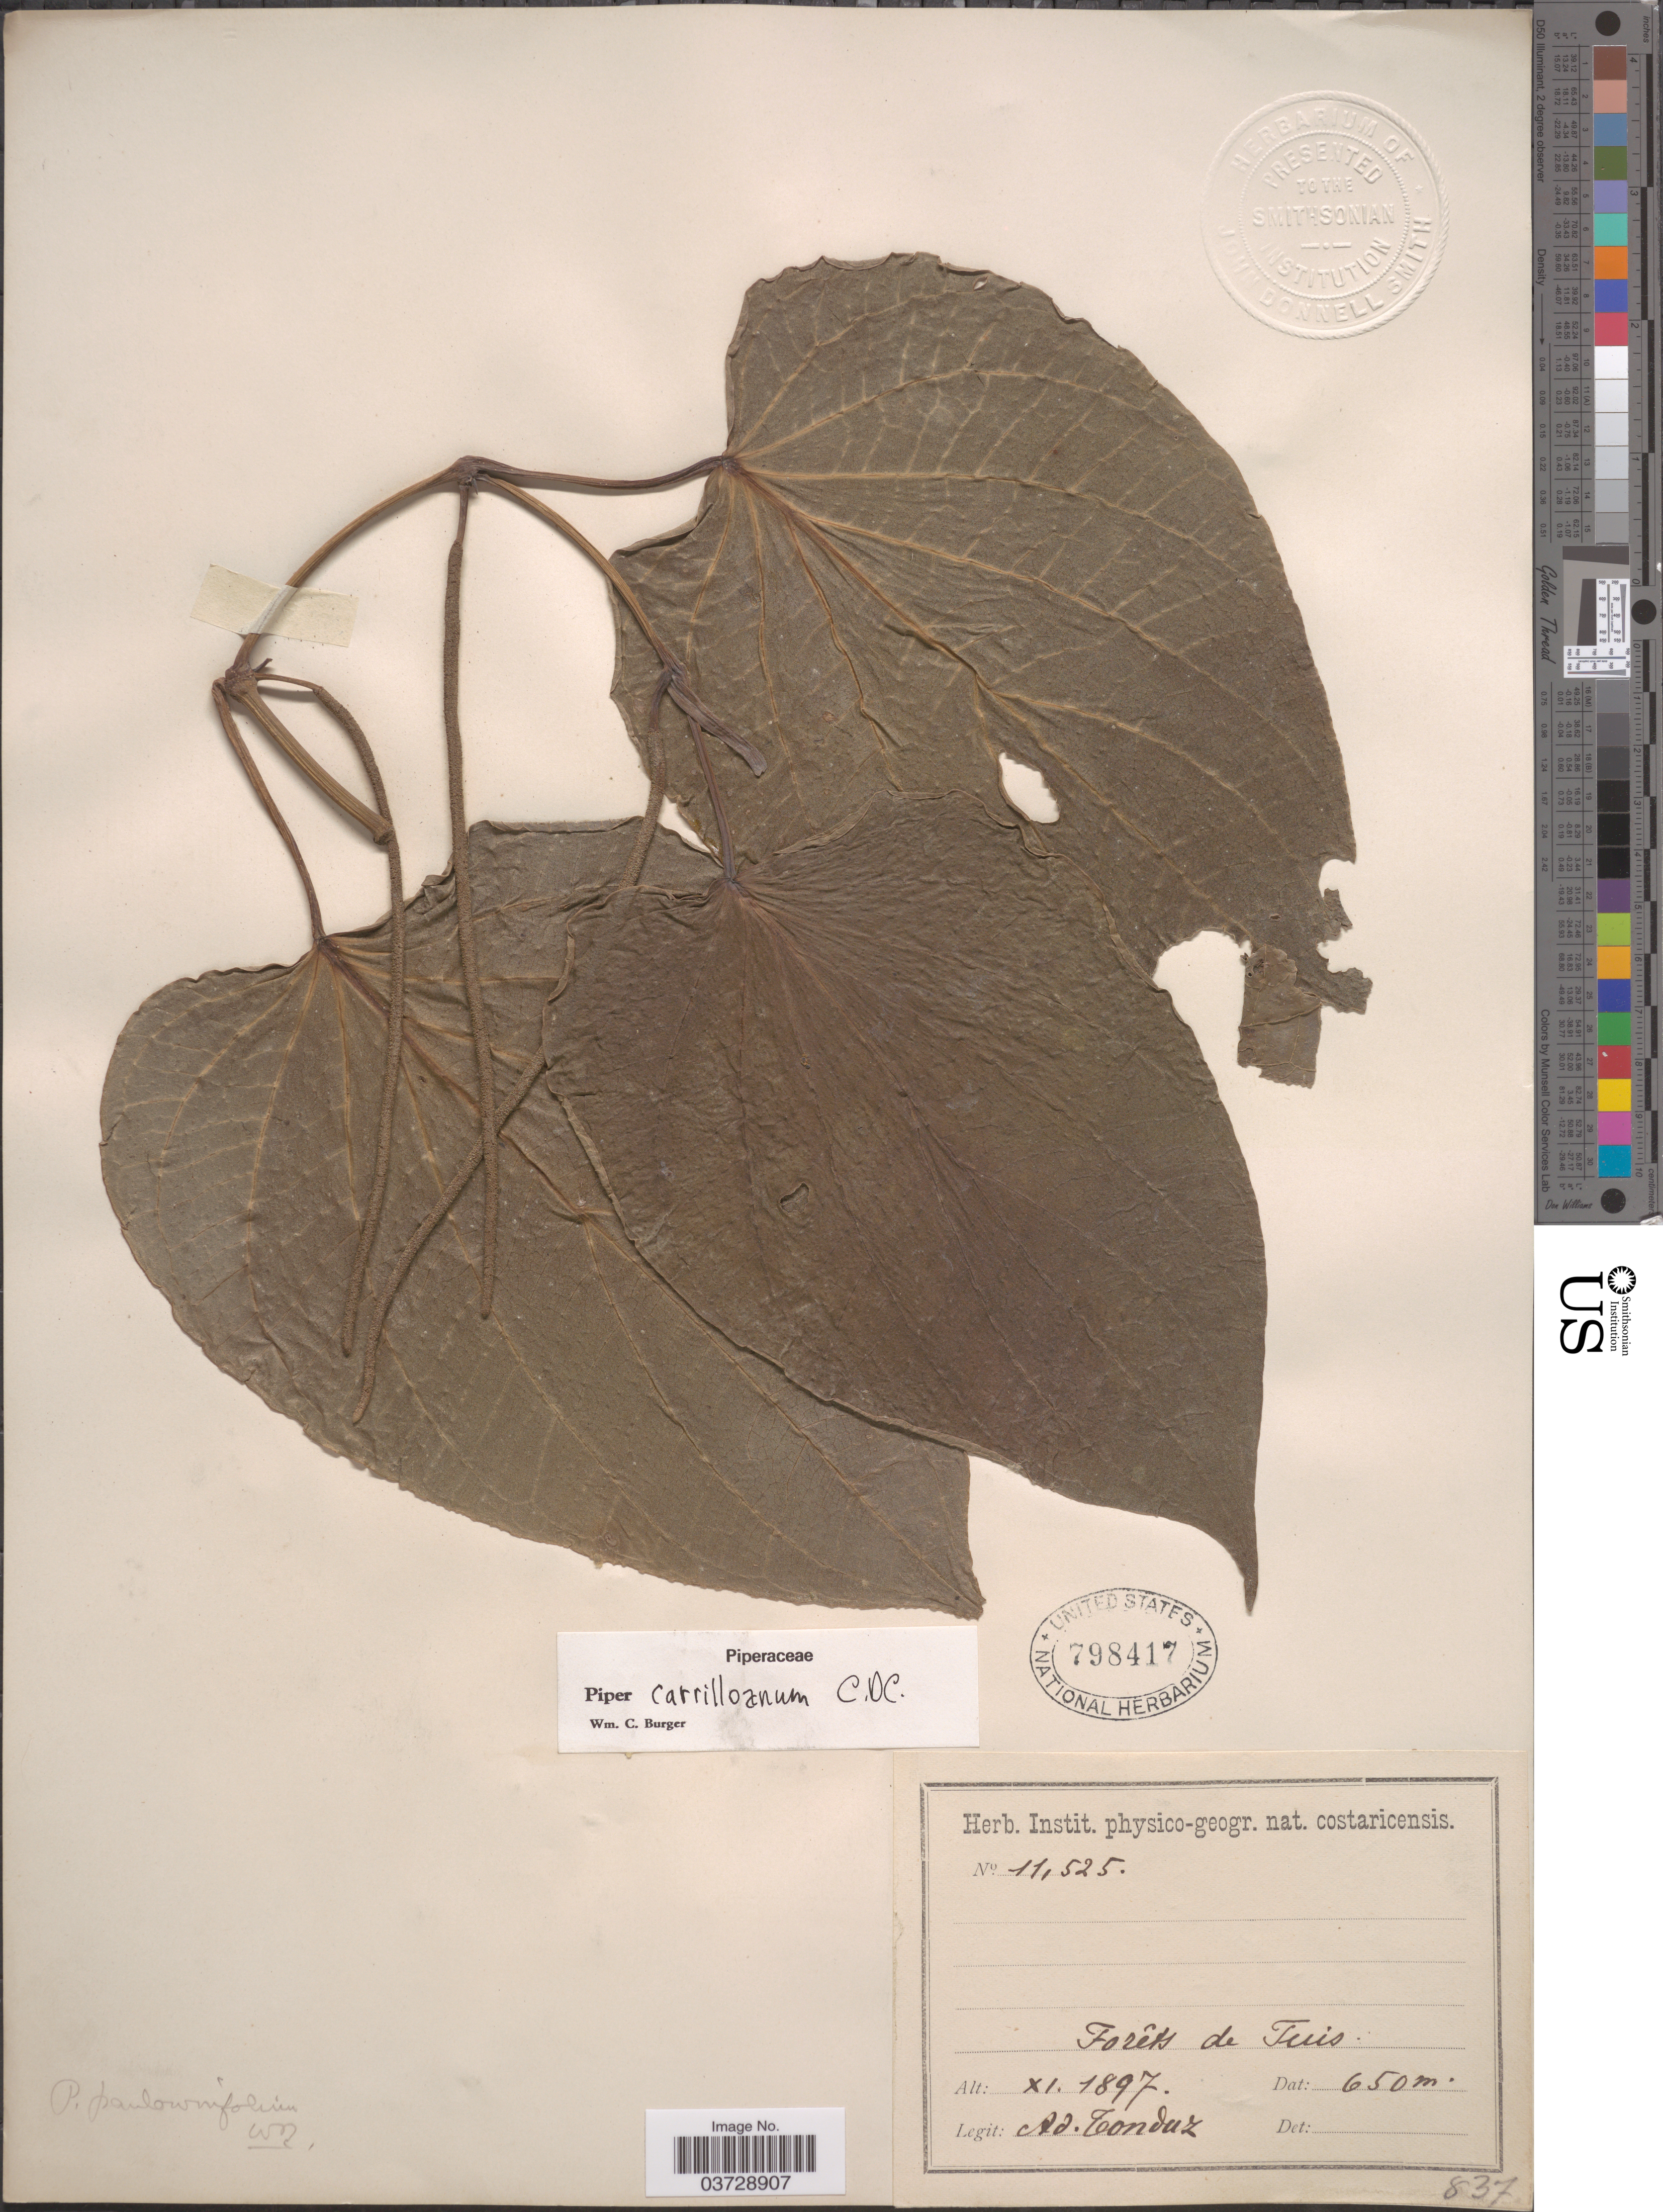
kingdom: Plantae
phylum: Tracheophyta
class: Magnoliopsida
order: Piperales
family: Piperaceae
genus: Piper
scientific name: Piper carrilloanum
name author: C. DC.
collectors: A. Tonduz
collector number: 11525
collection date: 1897-11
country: Costa Rica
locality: Forêts de Tuis.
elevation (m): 650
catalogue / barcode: US 798417